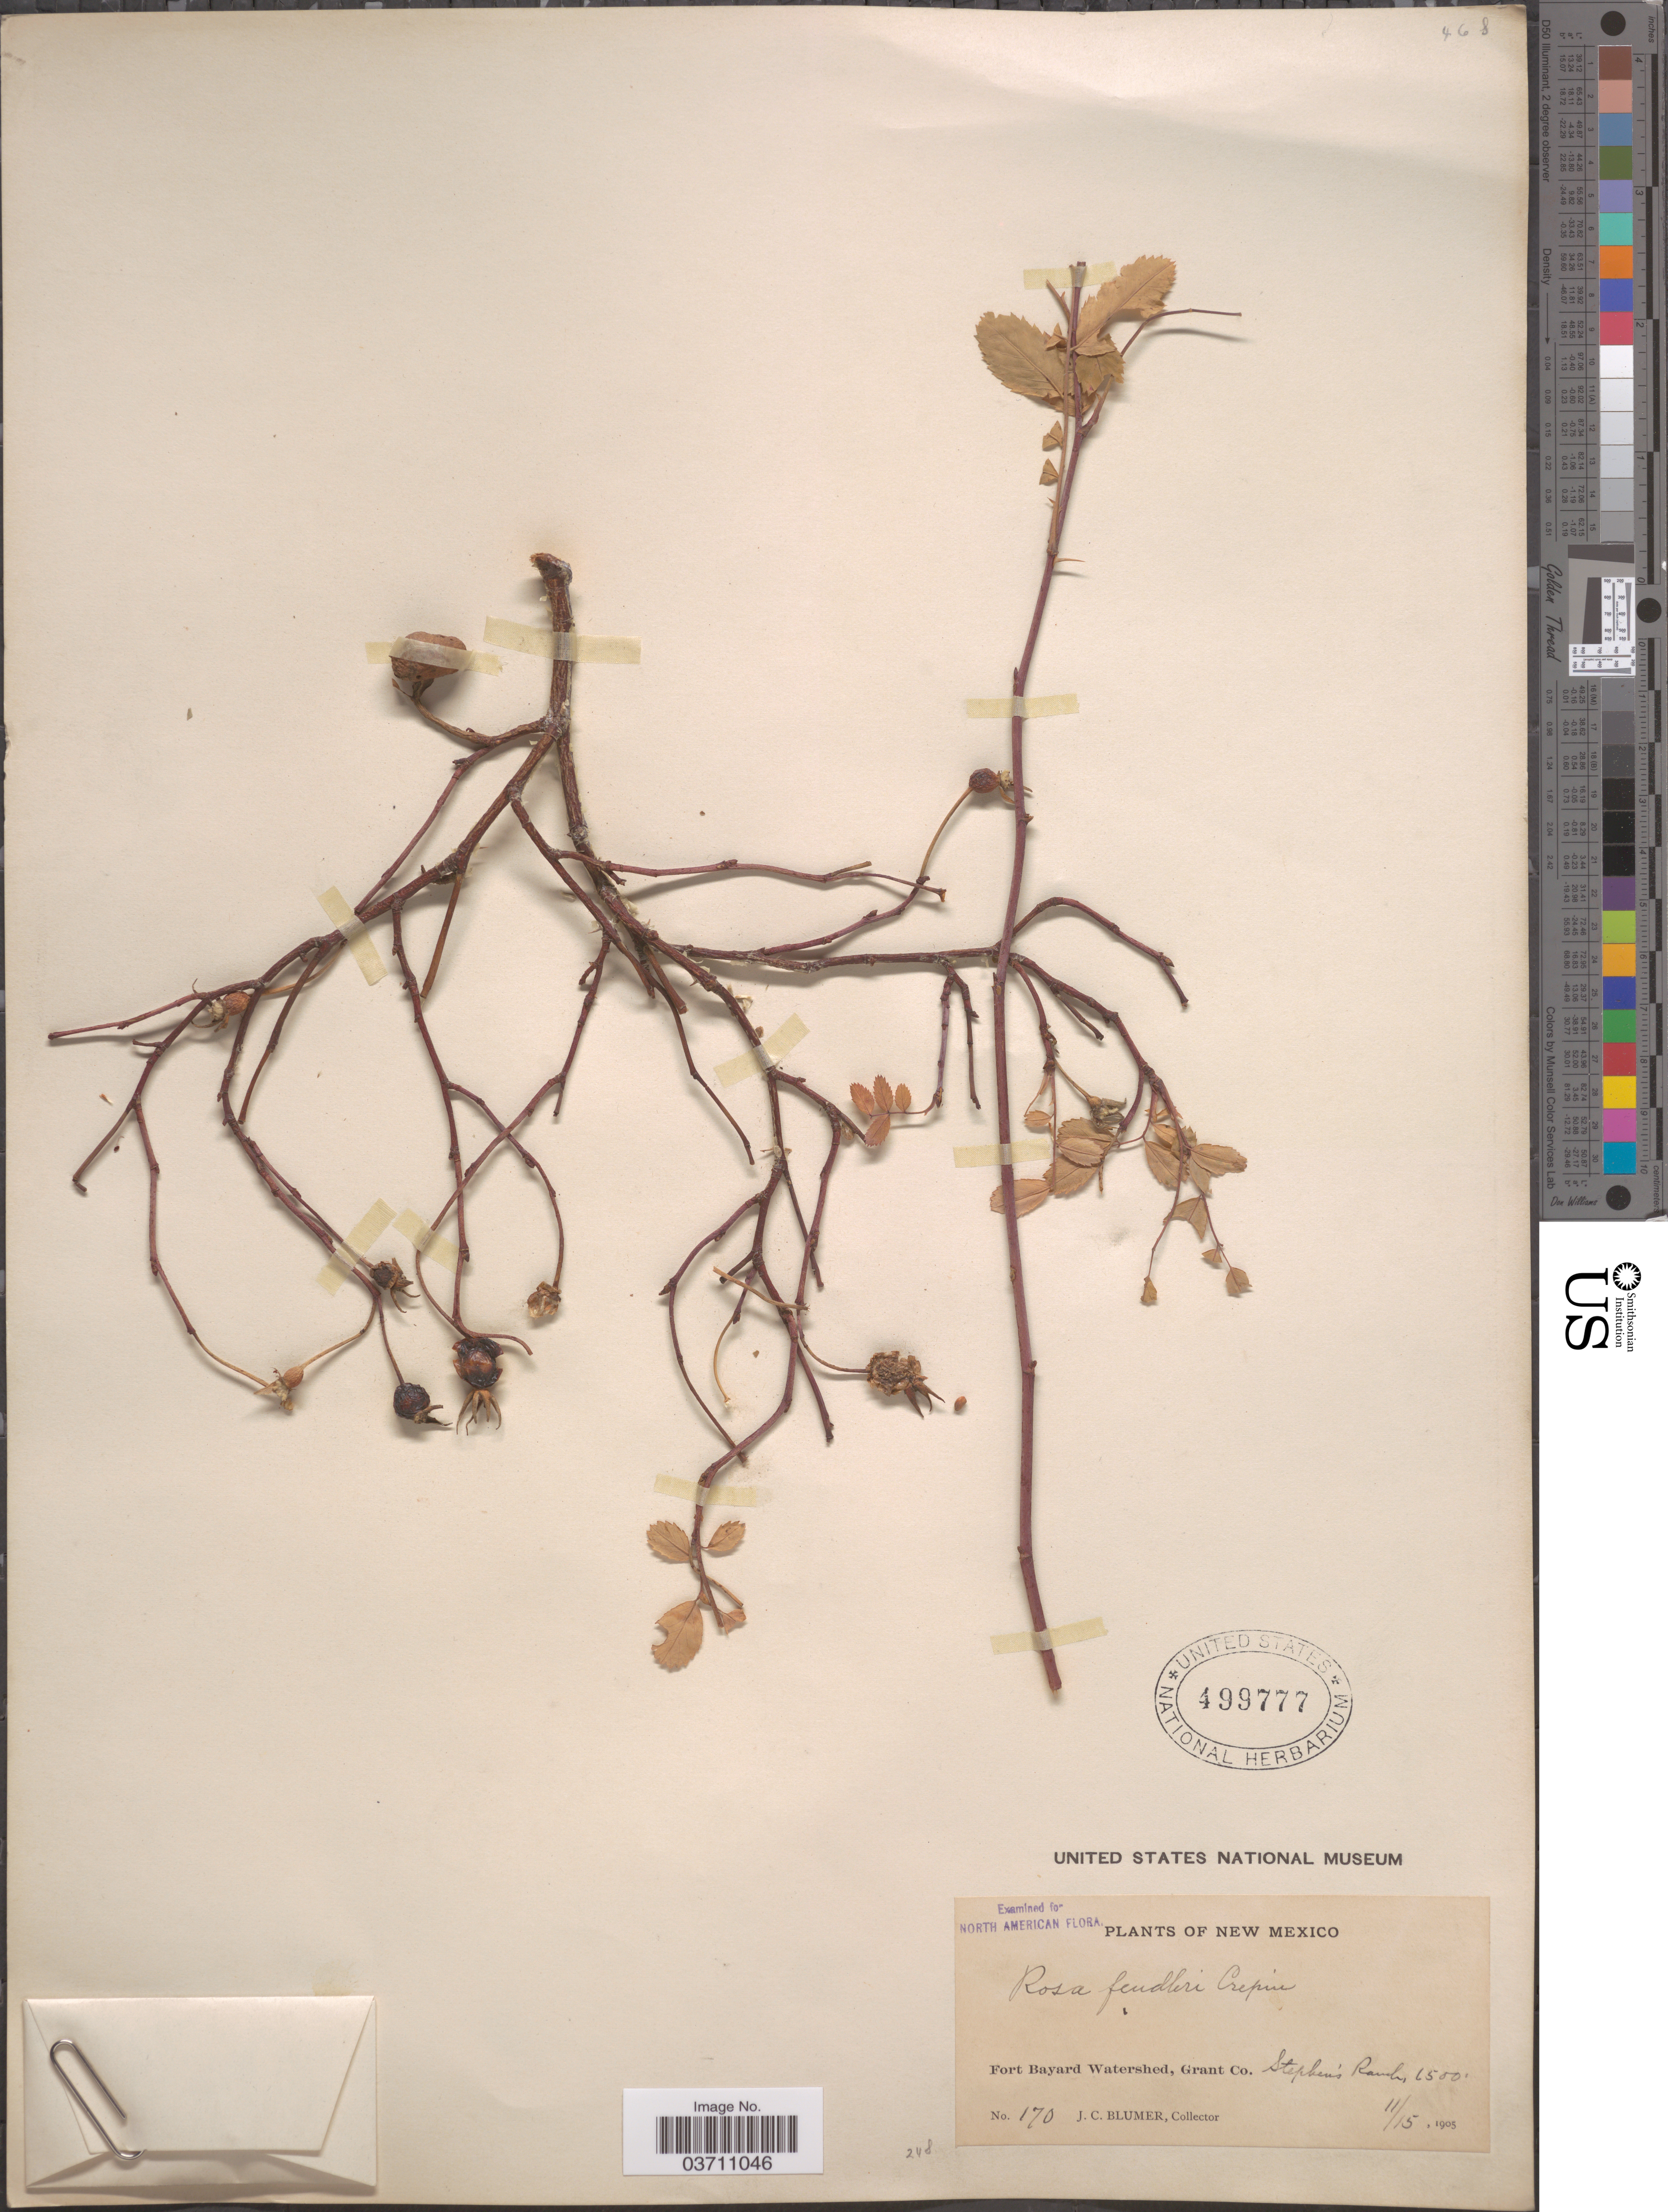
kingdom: Plantae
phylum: Tracheophyta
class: Magnoliopsida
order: Rosales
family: Rosaceae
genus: Rosa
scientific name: Rosa fendleri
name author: Crép.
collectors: J. C. Blumer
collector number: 170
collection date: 1905-11-15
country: United States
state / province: New Mexico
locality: Fort Bayard Watershed, Grant Co. Stephen's Ranch.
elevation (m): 457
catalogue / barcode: US 499777